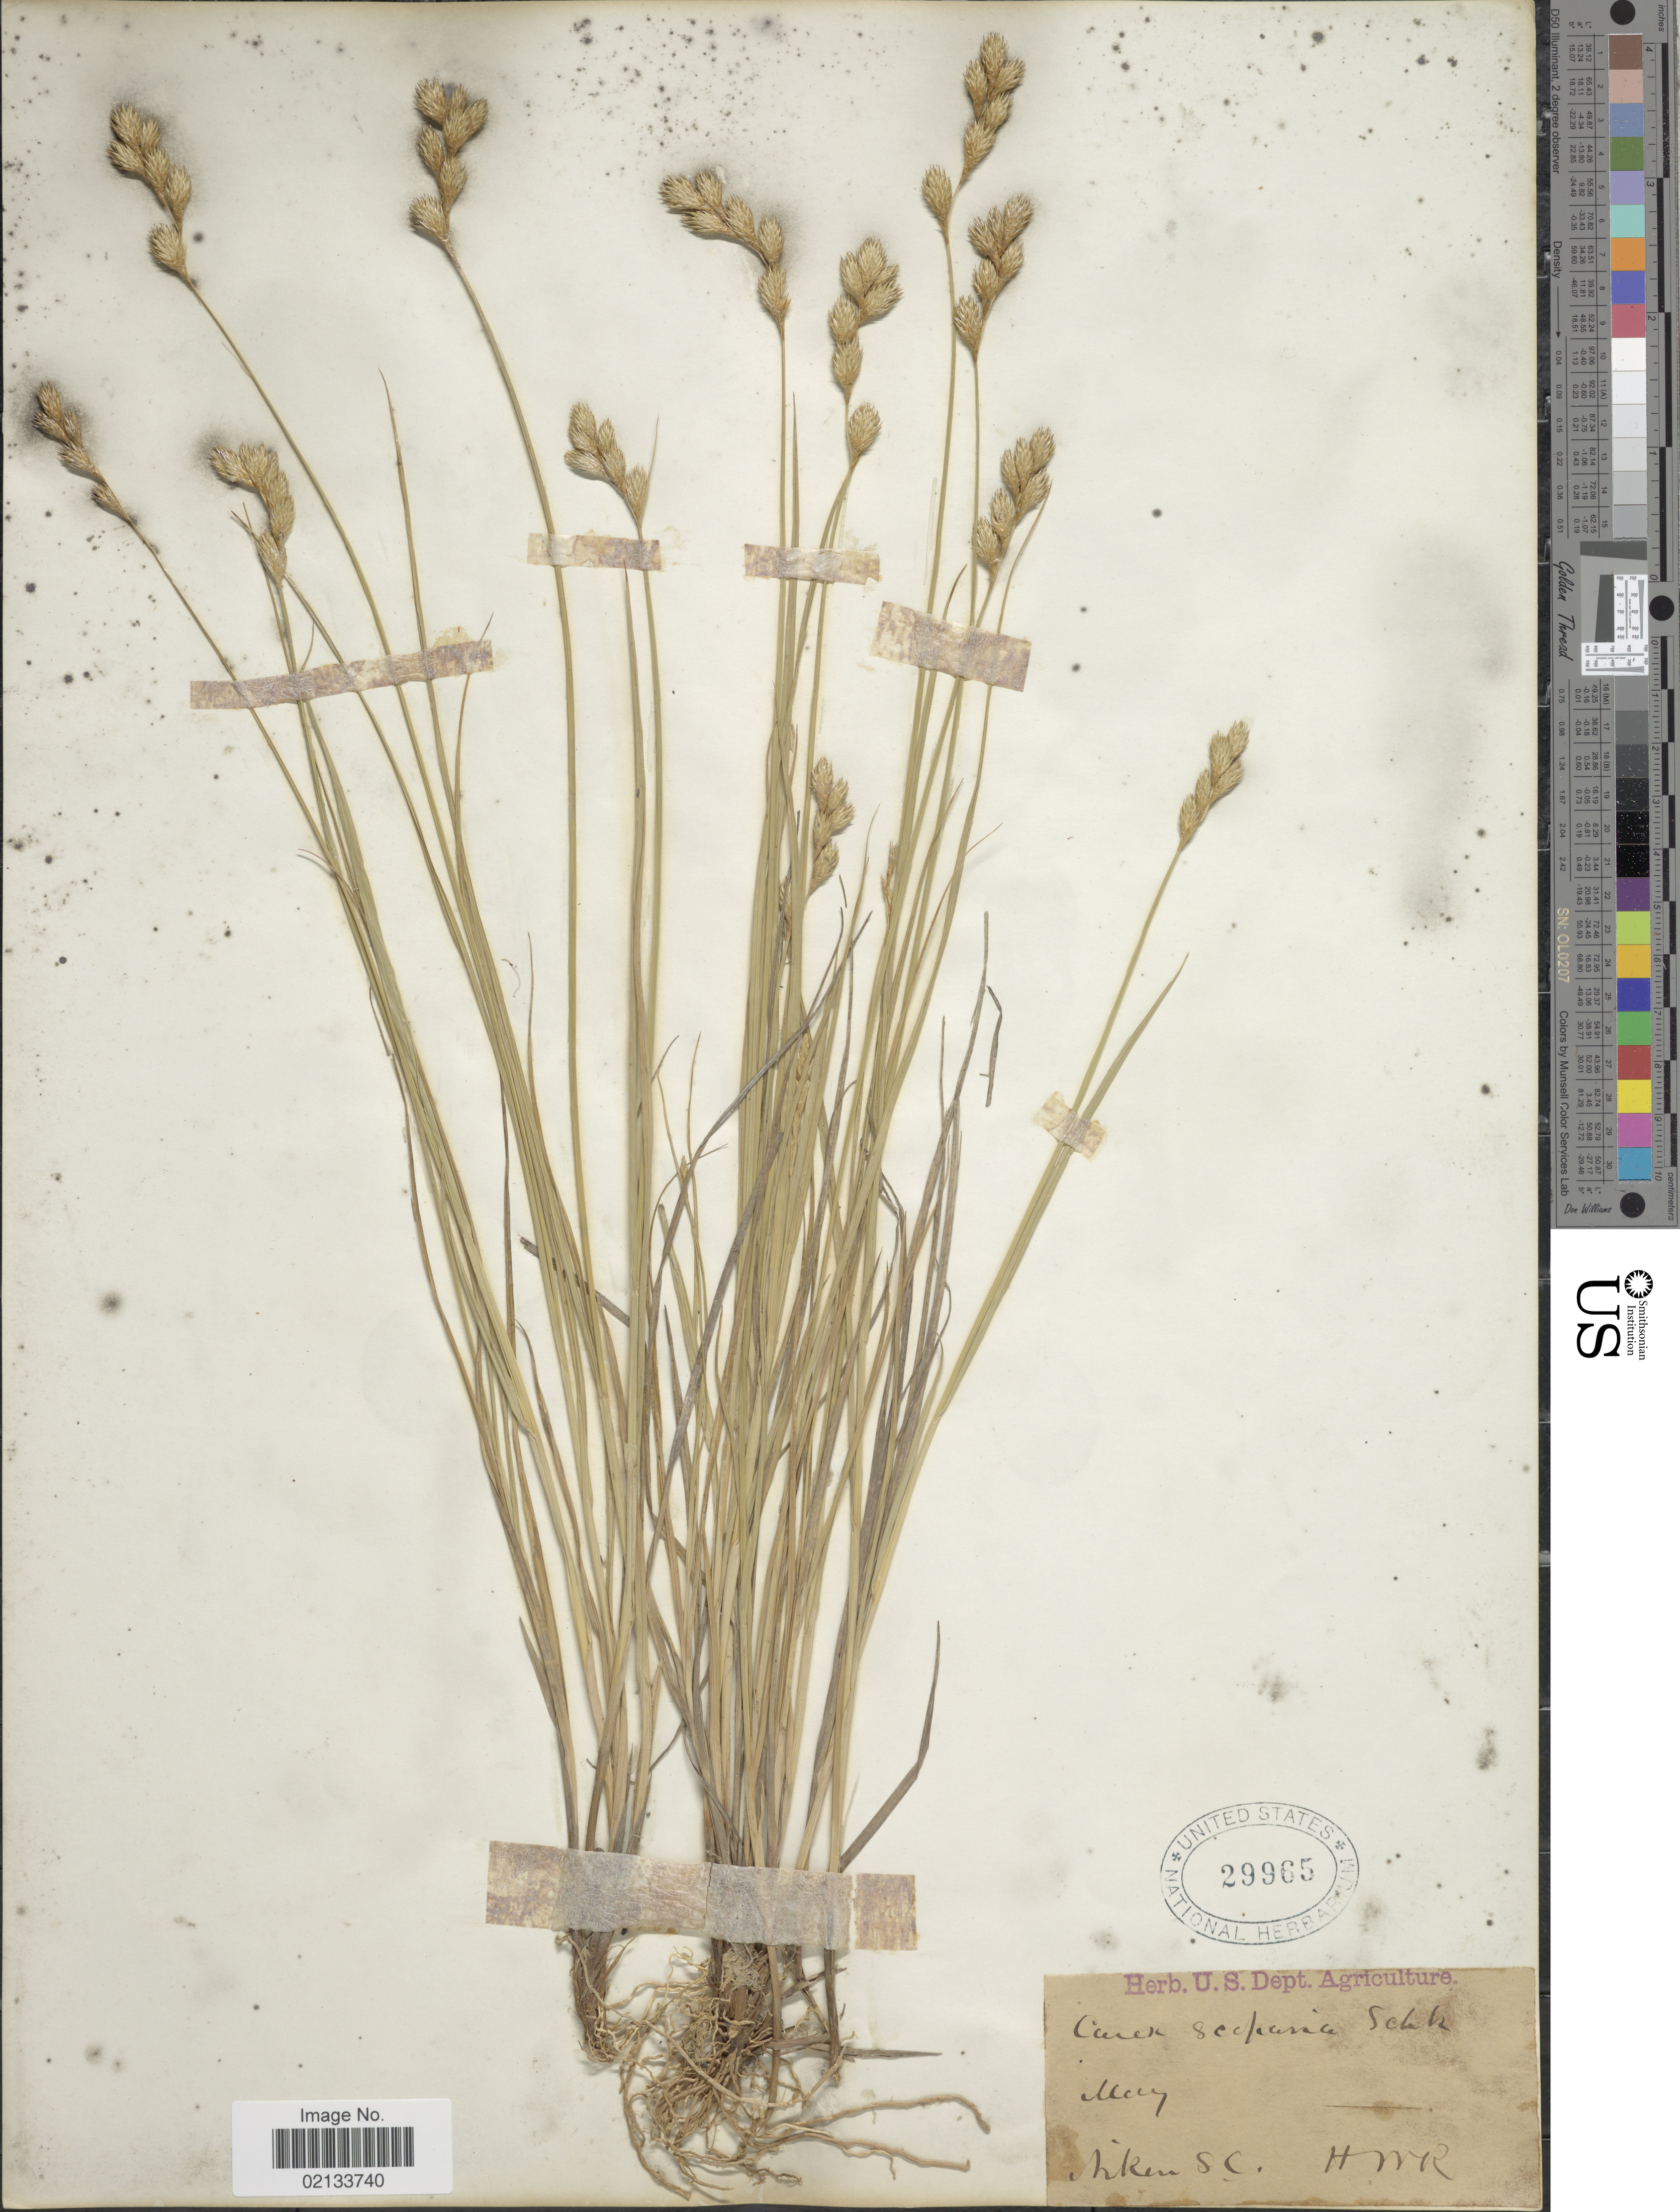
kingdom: Plantae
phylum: Tracheophyta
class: Liliopsida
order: Poales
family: Cyperaceae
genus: Carex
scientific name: Carex scoparia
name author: Schkuhr ex Willd.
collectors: H. W. R.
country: United States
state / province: South Carolina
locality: Aiken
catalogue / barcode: US 29965